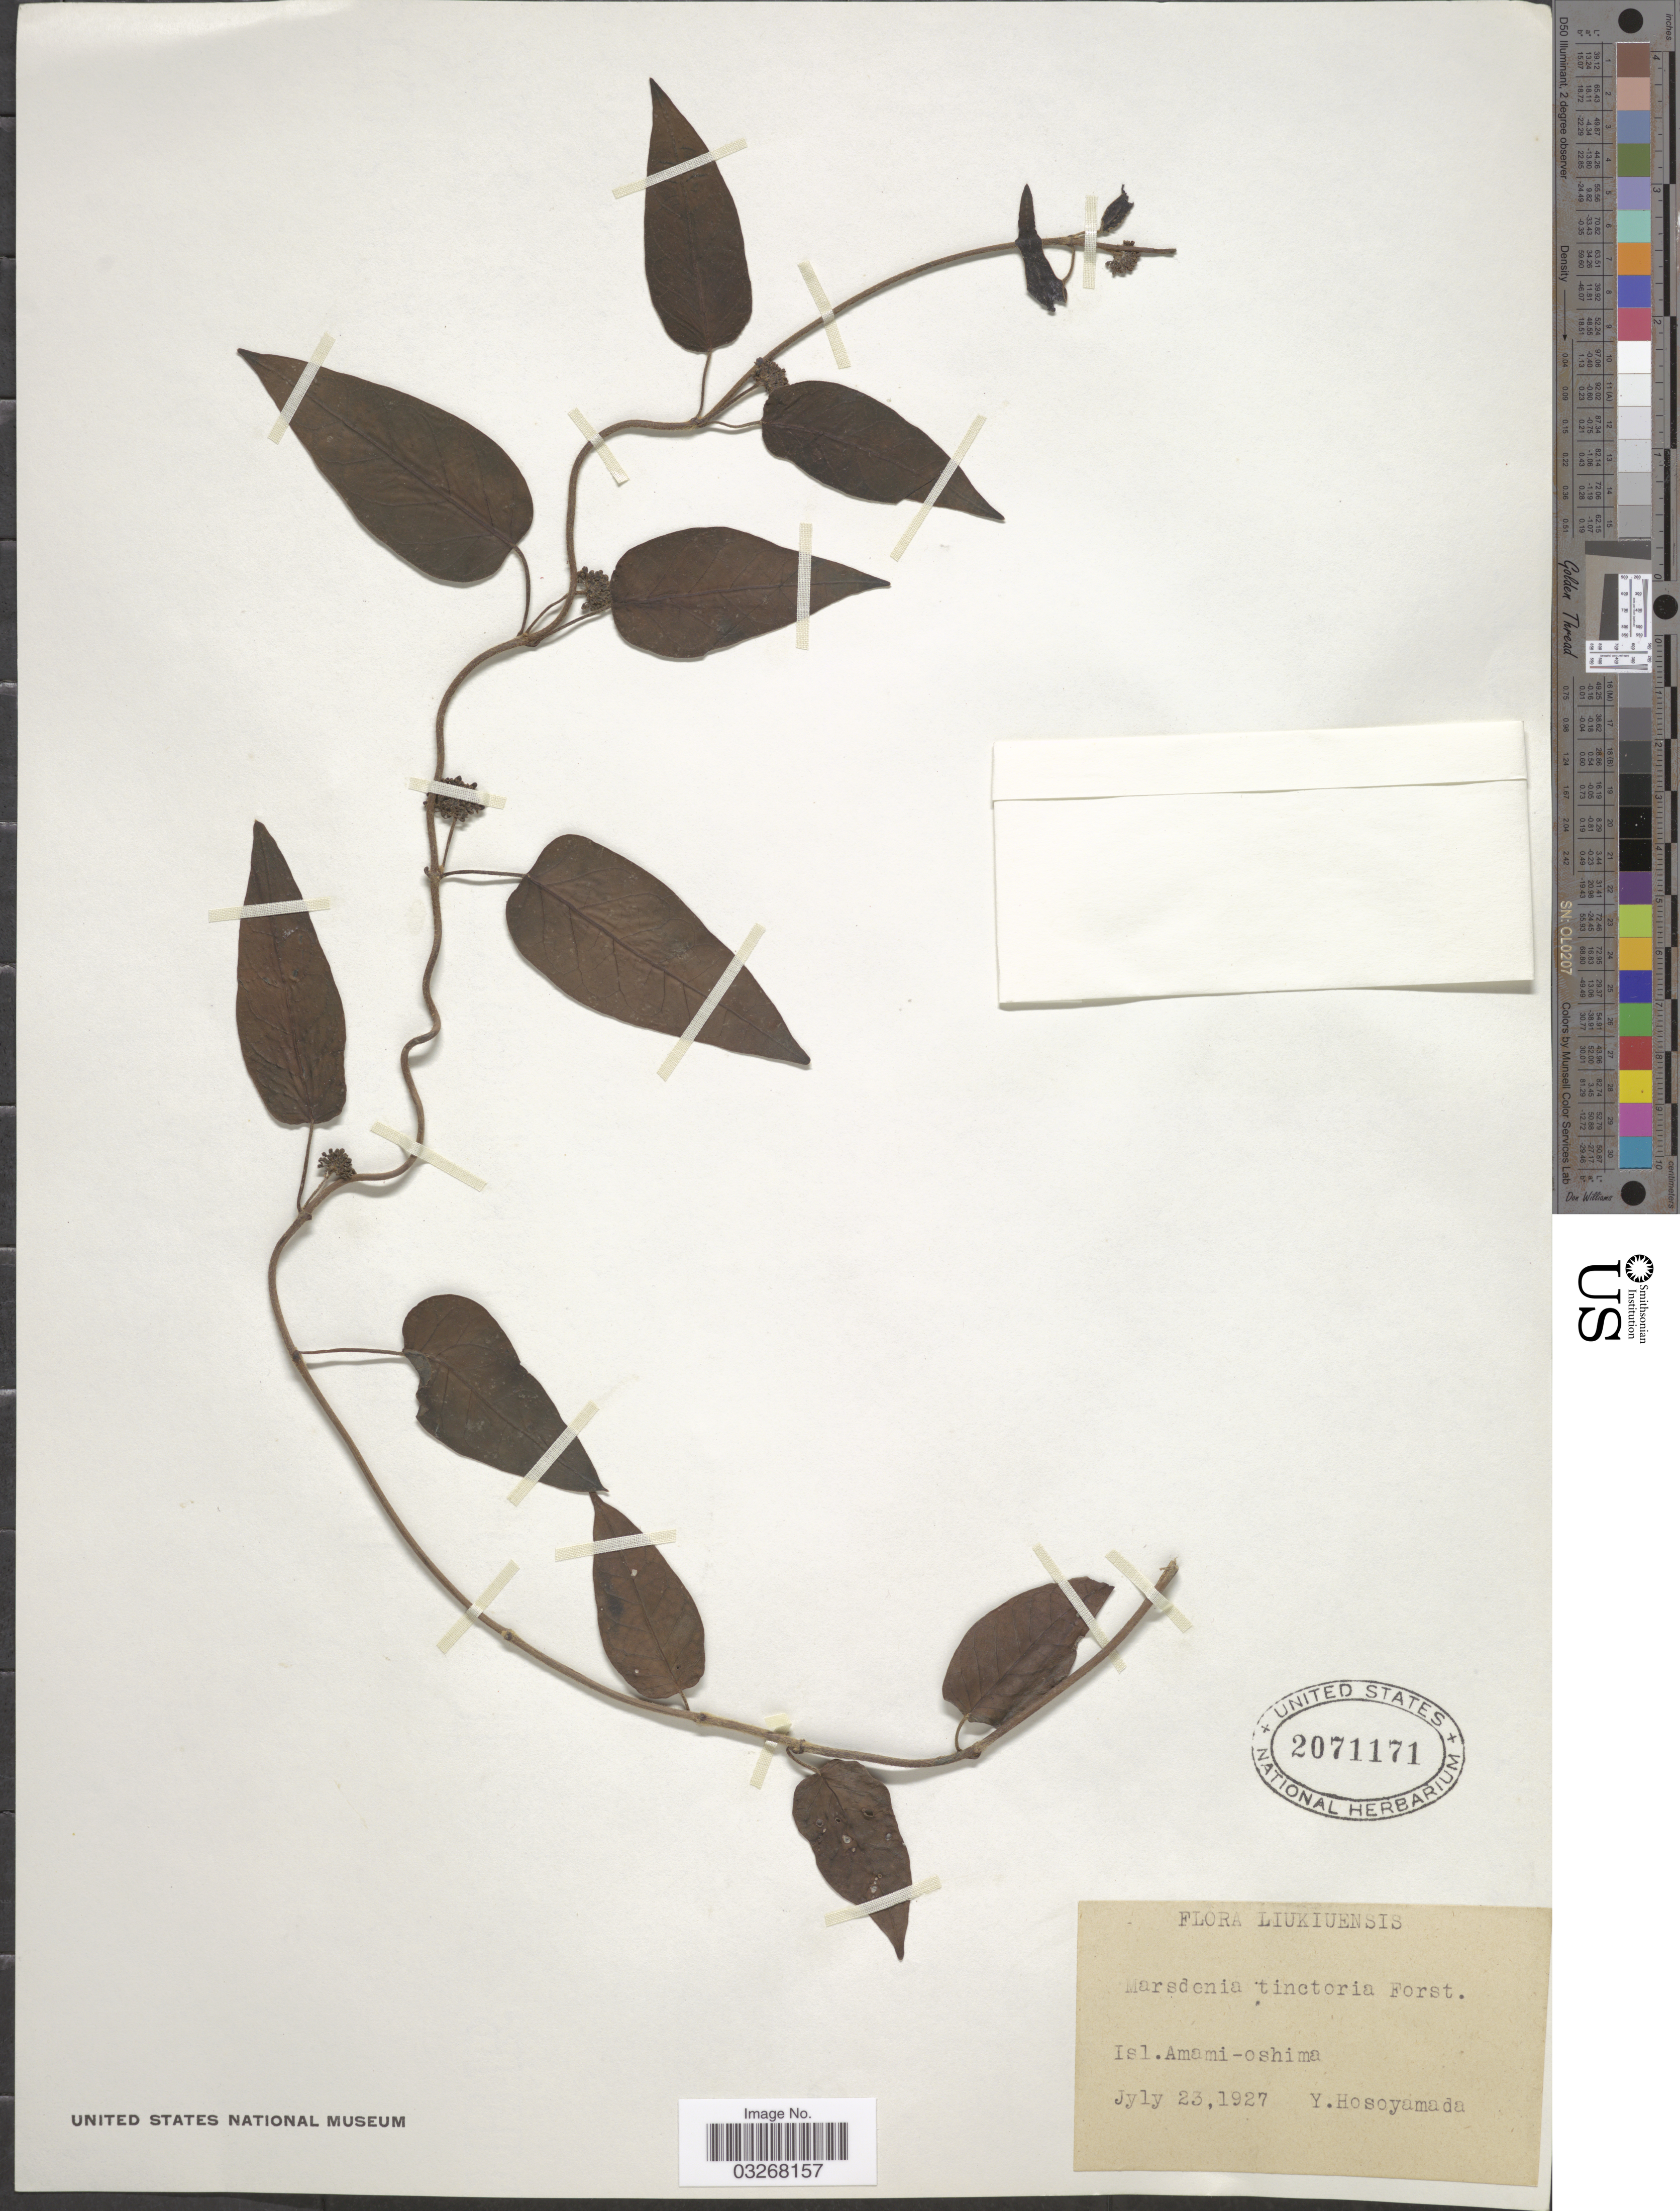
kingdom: Plantae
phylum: Tracheophyta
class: Magnoliopsida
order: Gentianales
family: Apocynaceae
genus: Marsdenia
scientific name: Marsdenia tinctoria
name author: (Roxb.) R. Br.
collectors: Y. Hosoyamada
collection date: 1927-07-23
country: Japan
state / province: Okinawa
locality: Liukiuensis, Isl. Amami-oshima.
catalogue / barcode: US 2071171